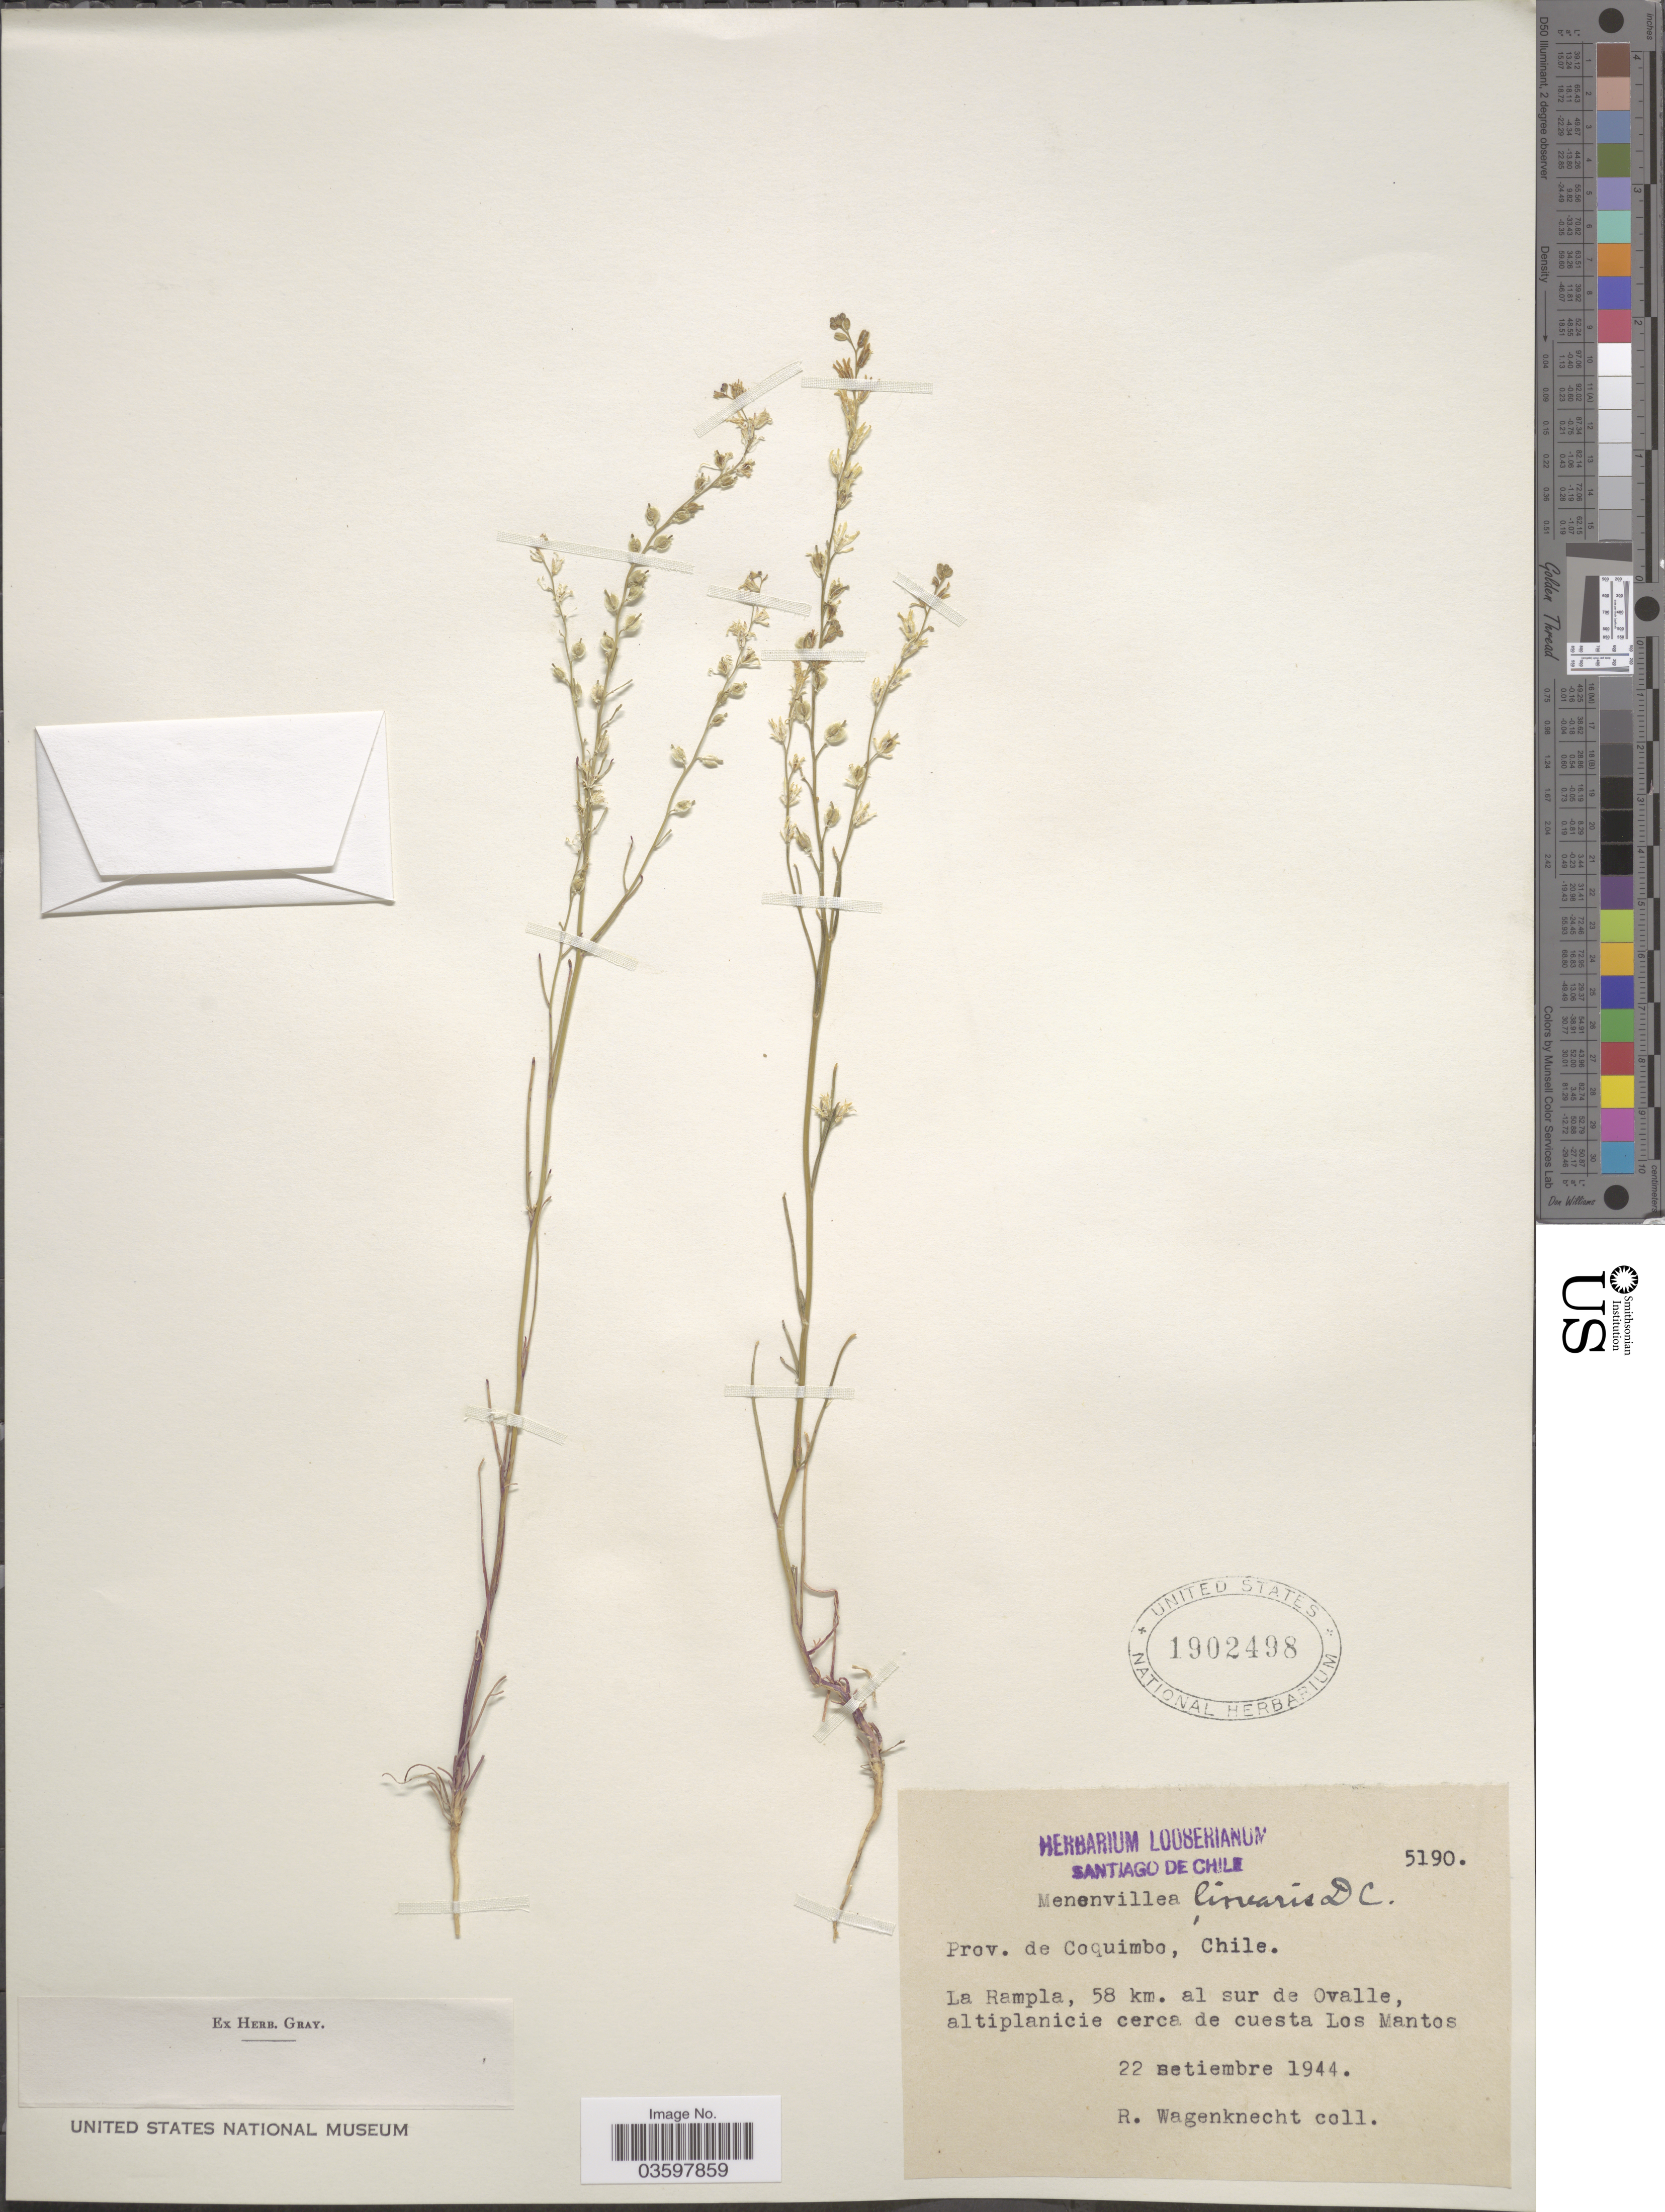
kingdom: Plantae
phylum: Tracheophyta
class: Magnoliopsida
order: Brassicales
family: Brassicaceae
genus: Menonvillea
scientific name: Menonvillea linearis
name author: DC.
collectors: R. Wagenknecht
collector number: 5190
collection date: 1944-09-22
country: Chile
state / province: Coquimbo (IV)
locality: La Rampla, 58 km. al sur de Ovalle, altiplanicie cerca de cuesta Los Mantos.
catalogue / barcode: US 1902498